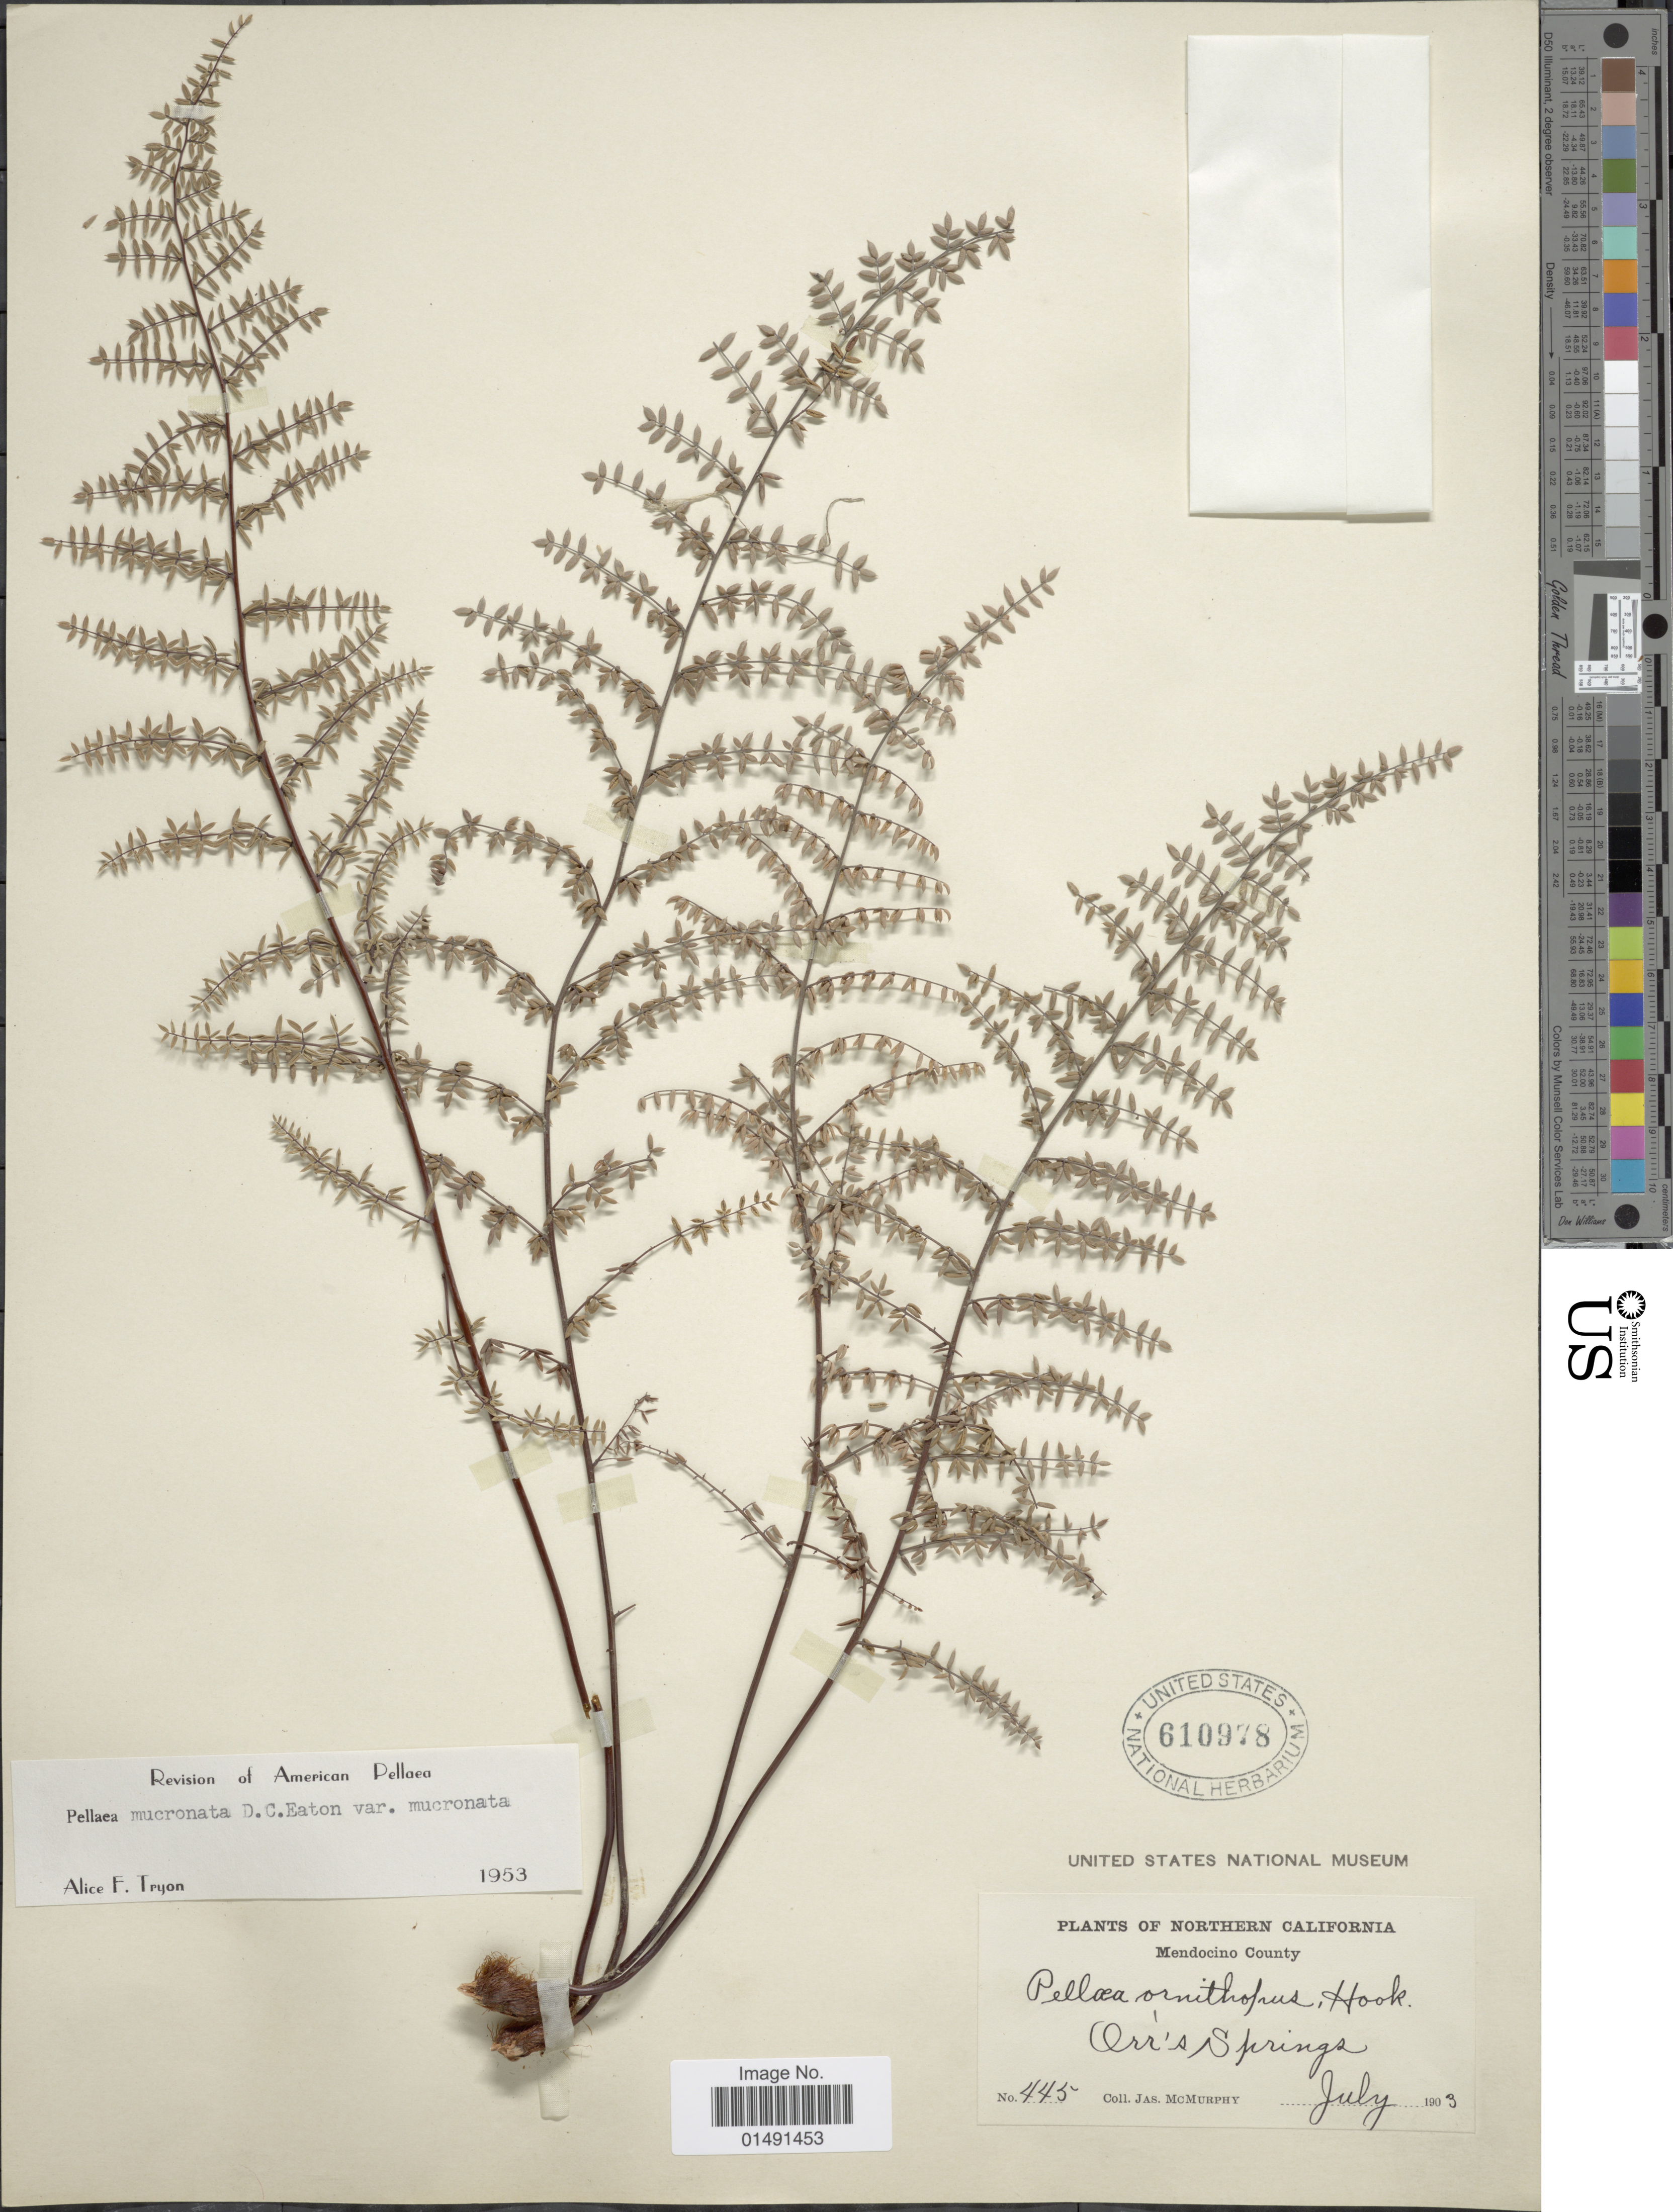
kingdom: Plantae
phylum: Tracheophyta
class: Polypodiopsida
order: Polypodiales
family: Pteridaceae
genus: Pellaea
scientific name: Pellaea mucronata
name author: (D.C. Eaton) D.C. Eaton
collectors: J. MacMurphy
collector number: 445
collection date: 1903-07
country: United States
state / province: California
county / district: Mendocino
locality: Northern California, Mendocino County, Orr's Springs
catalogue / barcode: US 610978